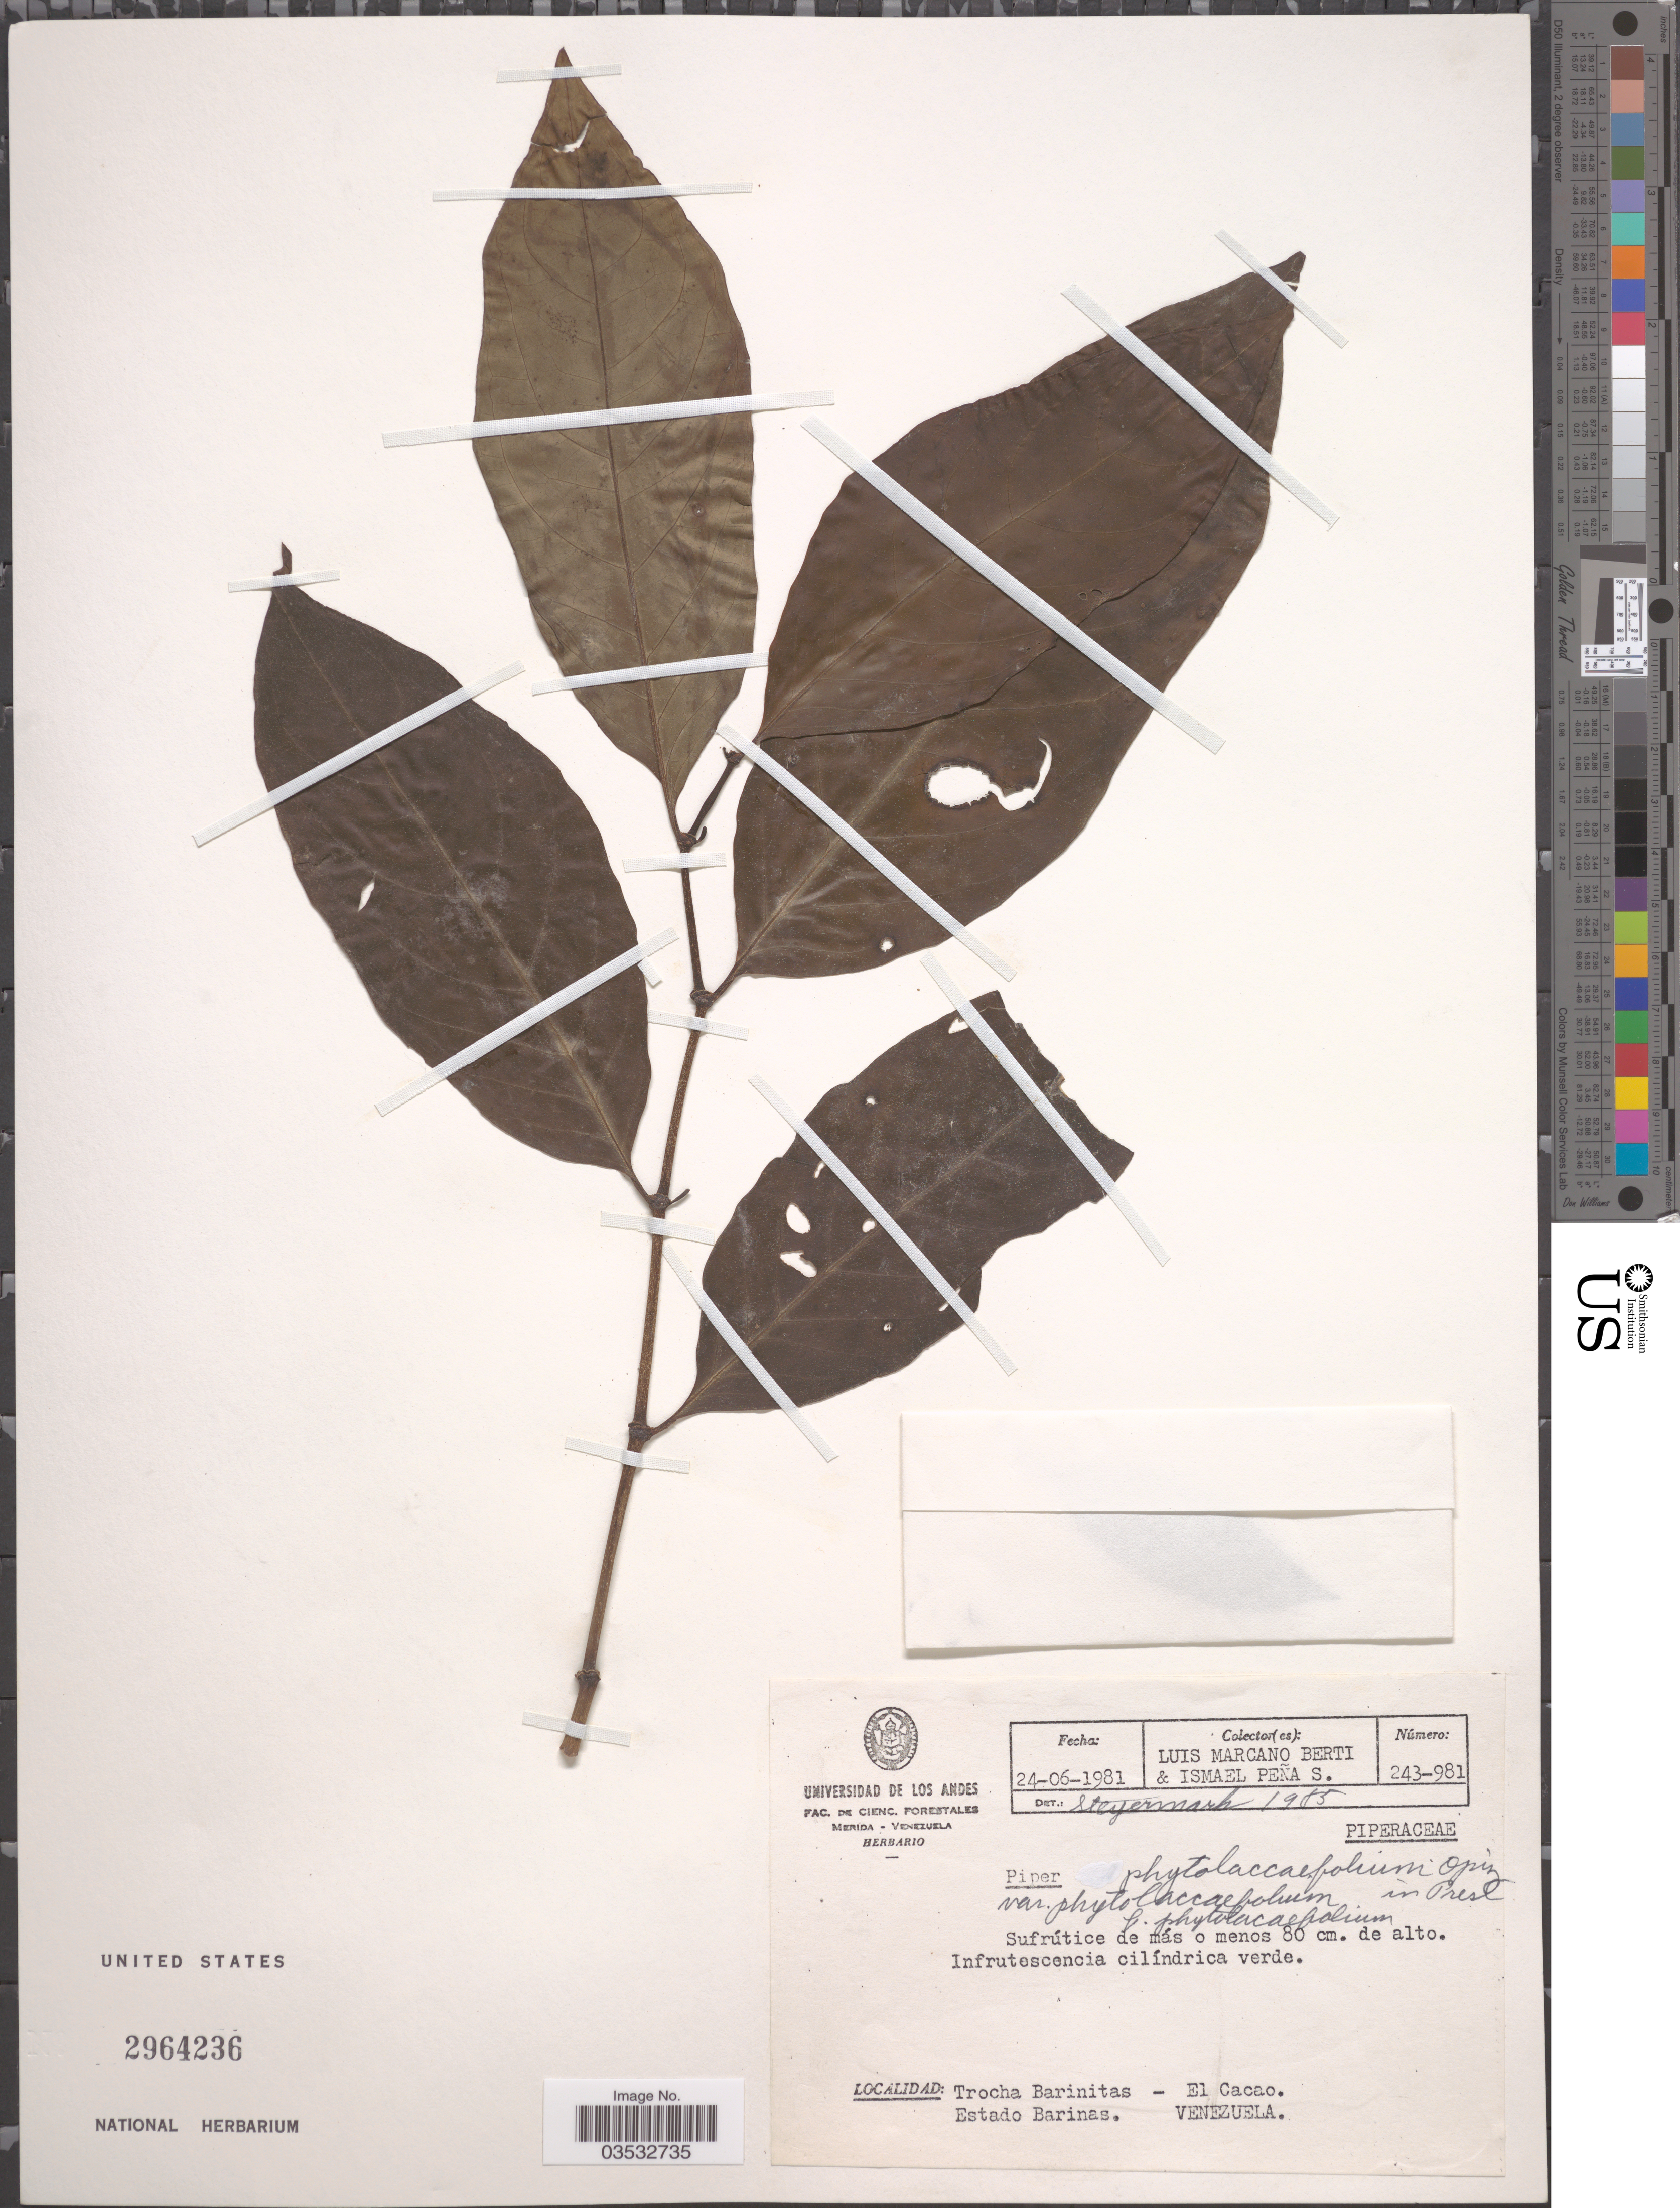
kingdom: Plantae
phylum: Tracheophyta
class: Magnoliopsida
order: Piperales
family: Piperaceae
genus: Piper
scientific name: Piper phytolaccifolium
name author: Opiz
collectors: L. Marcano-Berti & I. Peña S.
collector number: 243-981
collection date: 1981-06-24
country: Venezuela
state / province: Barinas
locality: Trocha Barinitas - El Cacao.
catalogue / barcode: US 2964236